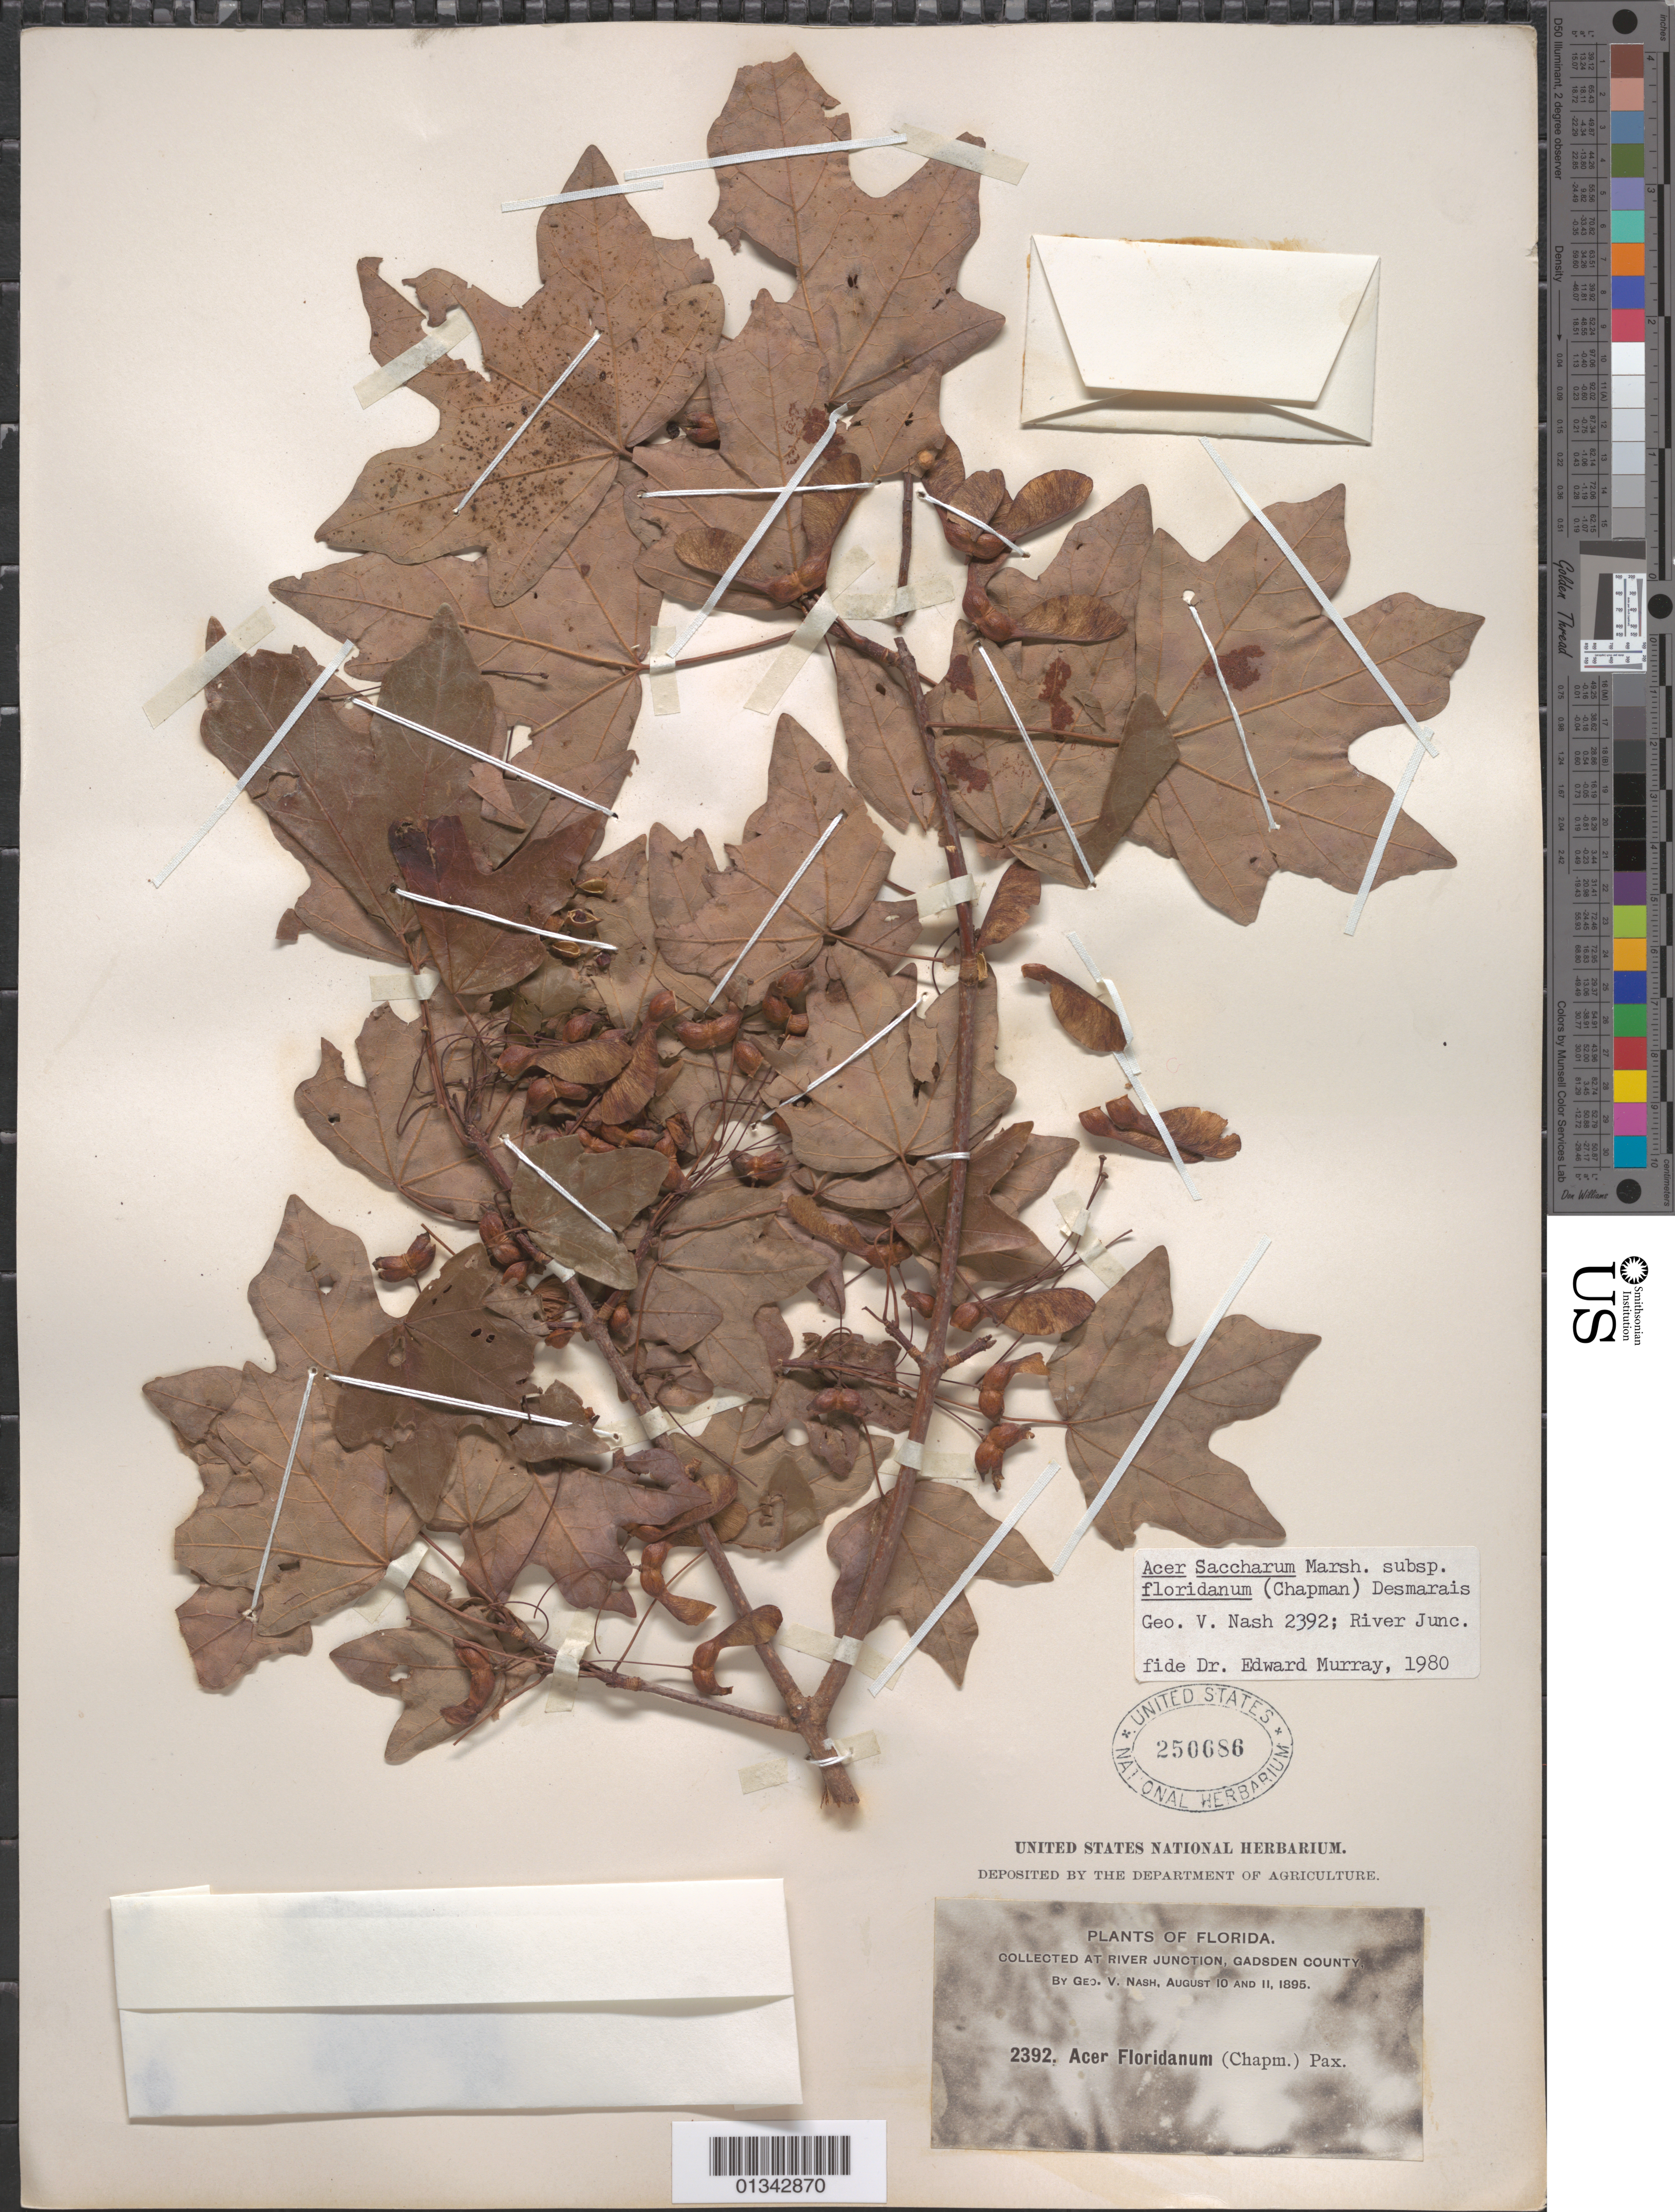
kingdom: Plantae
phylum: Tracheophyta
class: Magnoliopsida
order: Sapindales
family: Sapindaceae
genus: Acer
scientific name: Acer saccharum subsp. floridanum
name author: (Chapm.) Desmarais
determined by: Murray, Edward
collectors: G. V. Nash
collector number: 2392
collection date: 1895-08-10,1895-08-11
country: United States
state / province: Florida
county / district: Gadsden County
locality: Gadsden County, River Junction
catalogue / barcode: US 250686